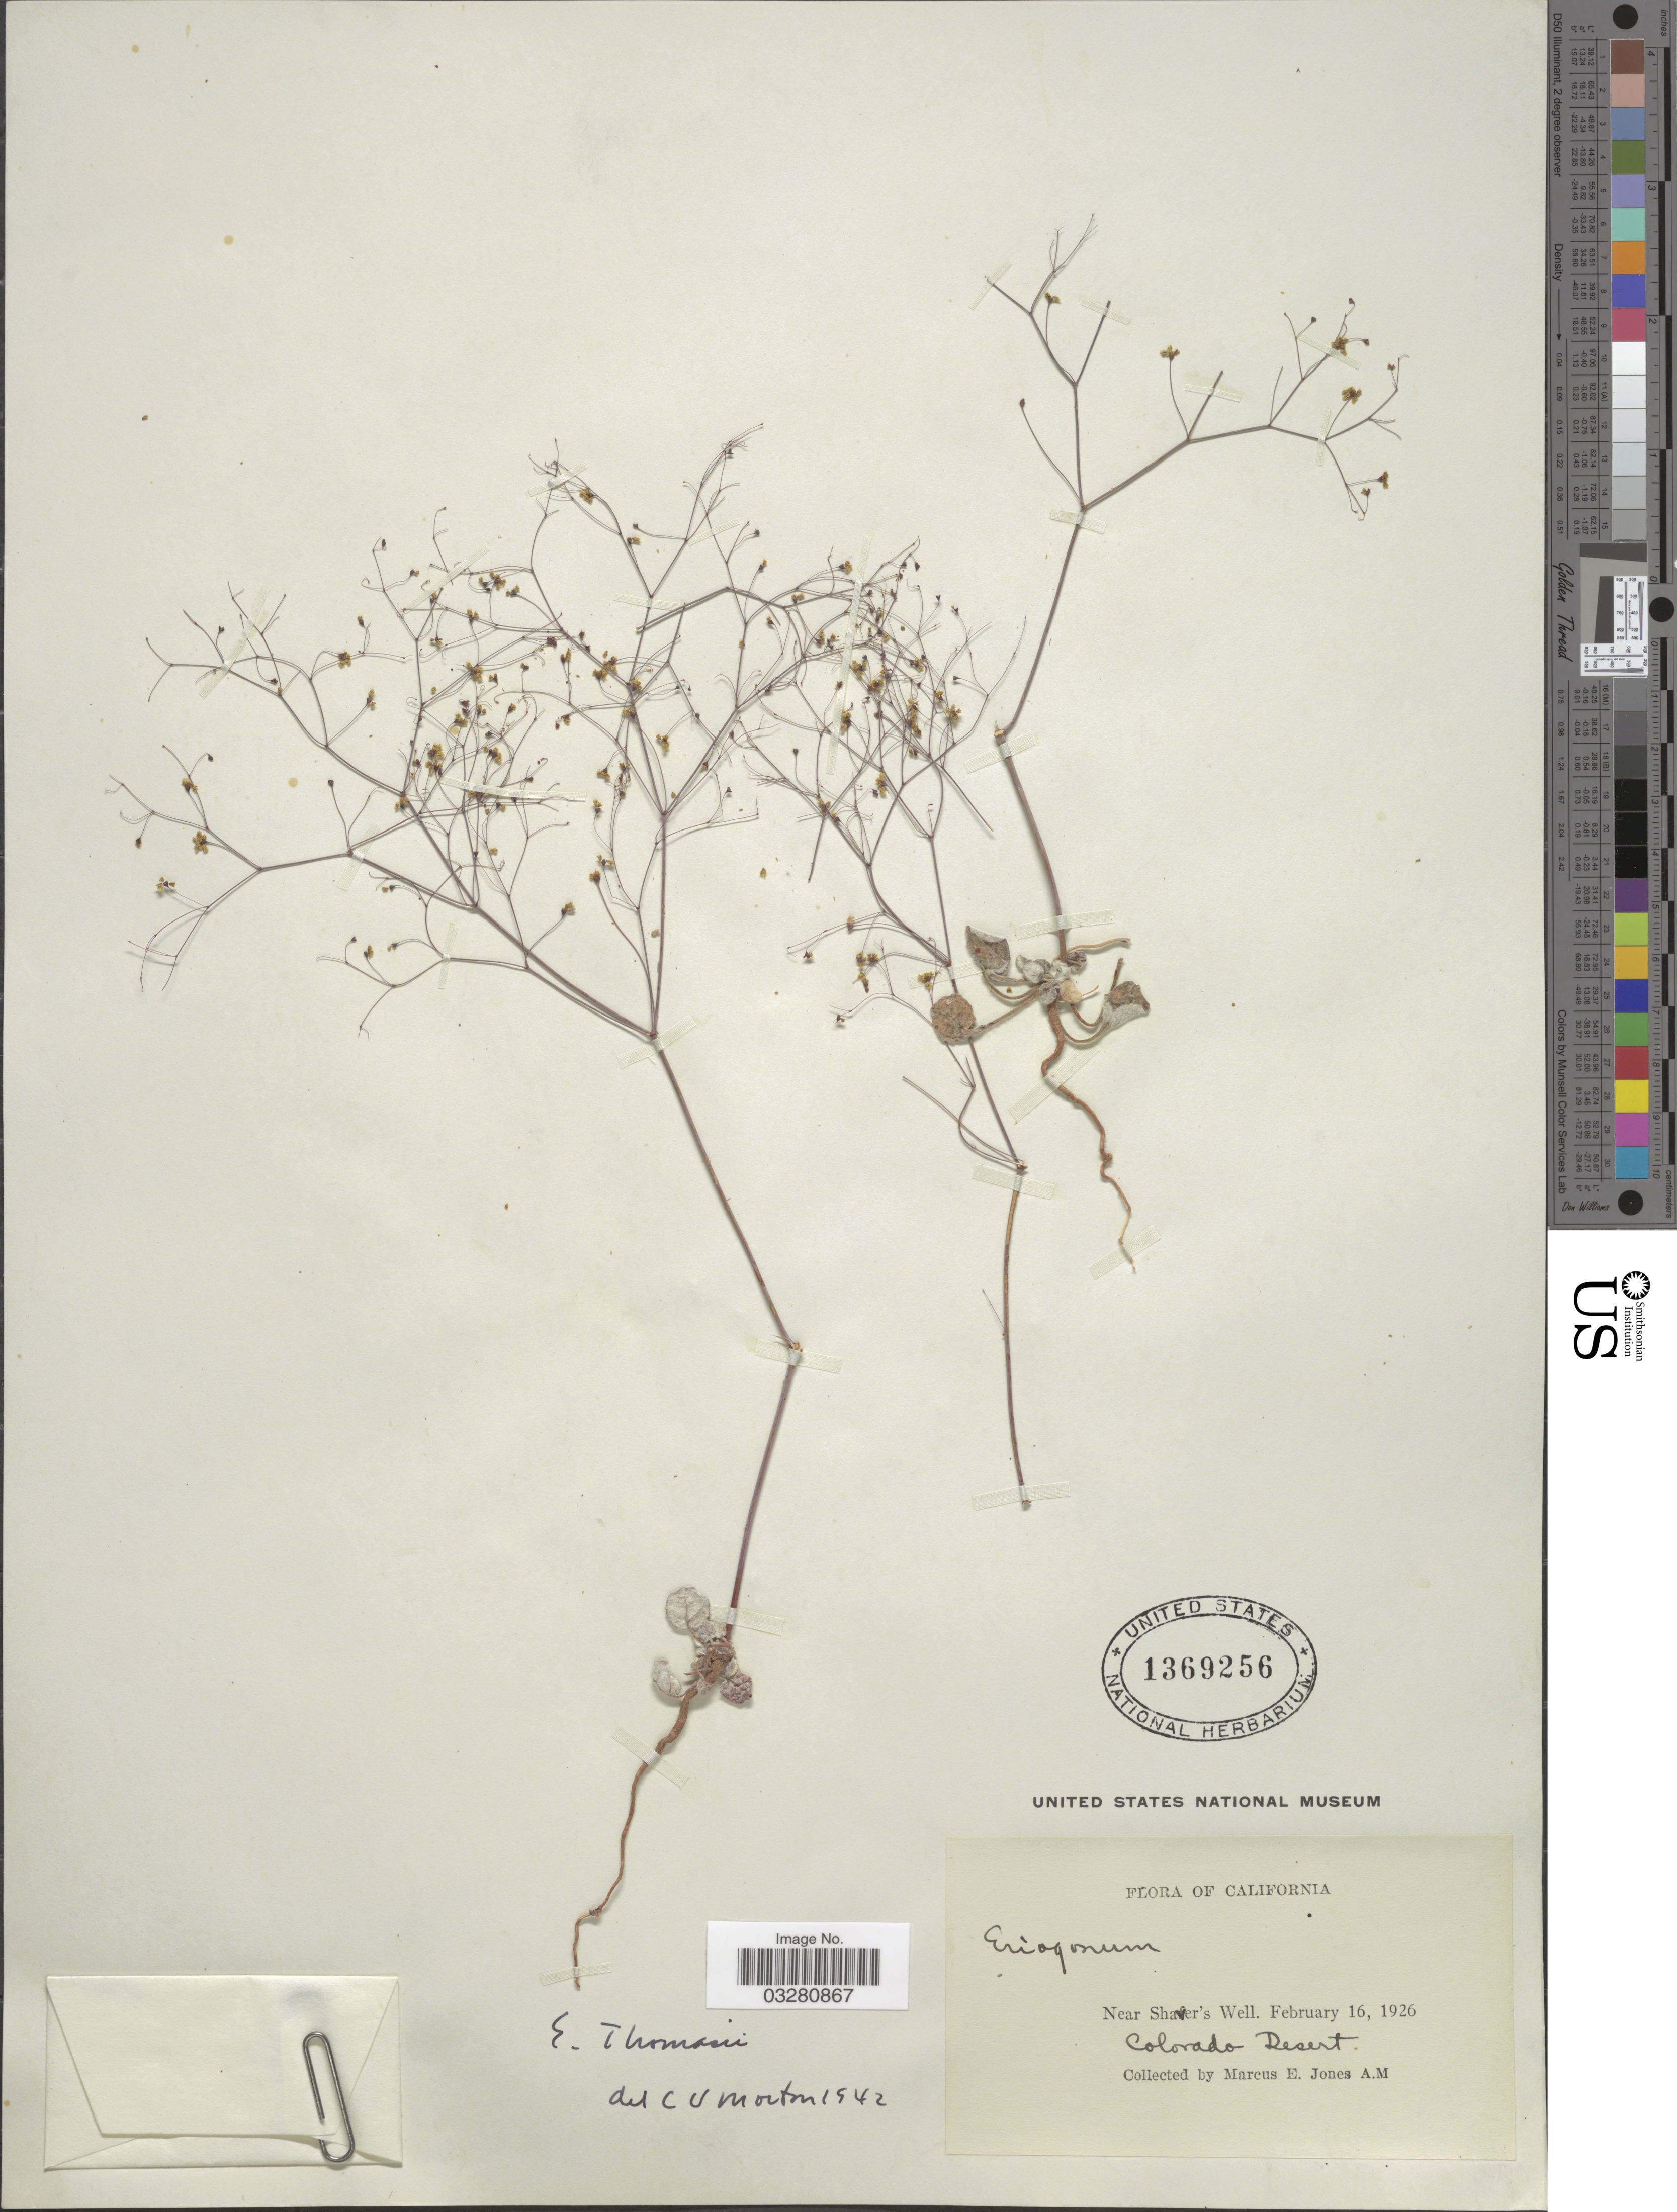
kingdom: Plantae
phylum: Tracheophyta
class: Magnoliopsida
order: Caryophyllales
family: Polygonaceae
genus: Eriogonum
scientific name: Eriogonum thomasii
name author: Torr.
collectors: M. E. Jones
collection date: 1926-02-16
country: United States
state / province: California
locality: Near Shaver's Well. Colorado Desert.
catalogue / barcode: US 1369256